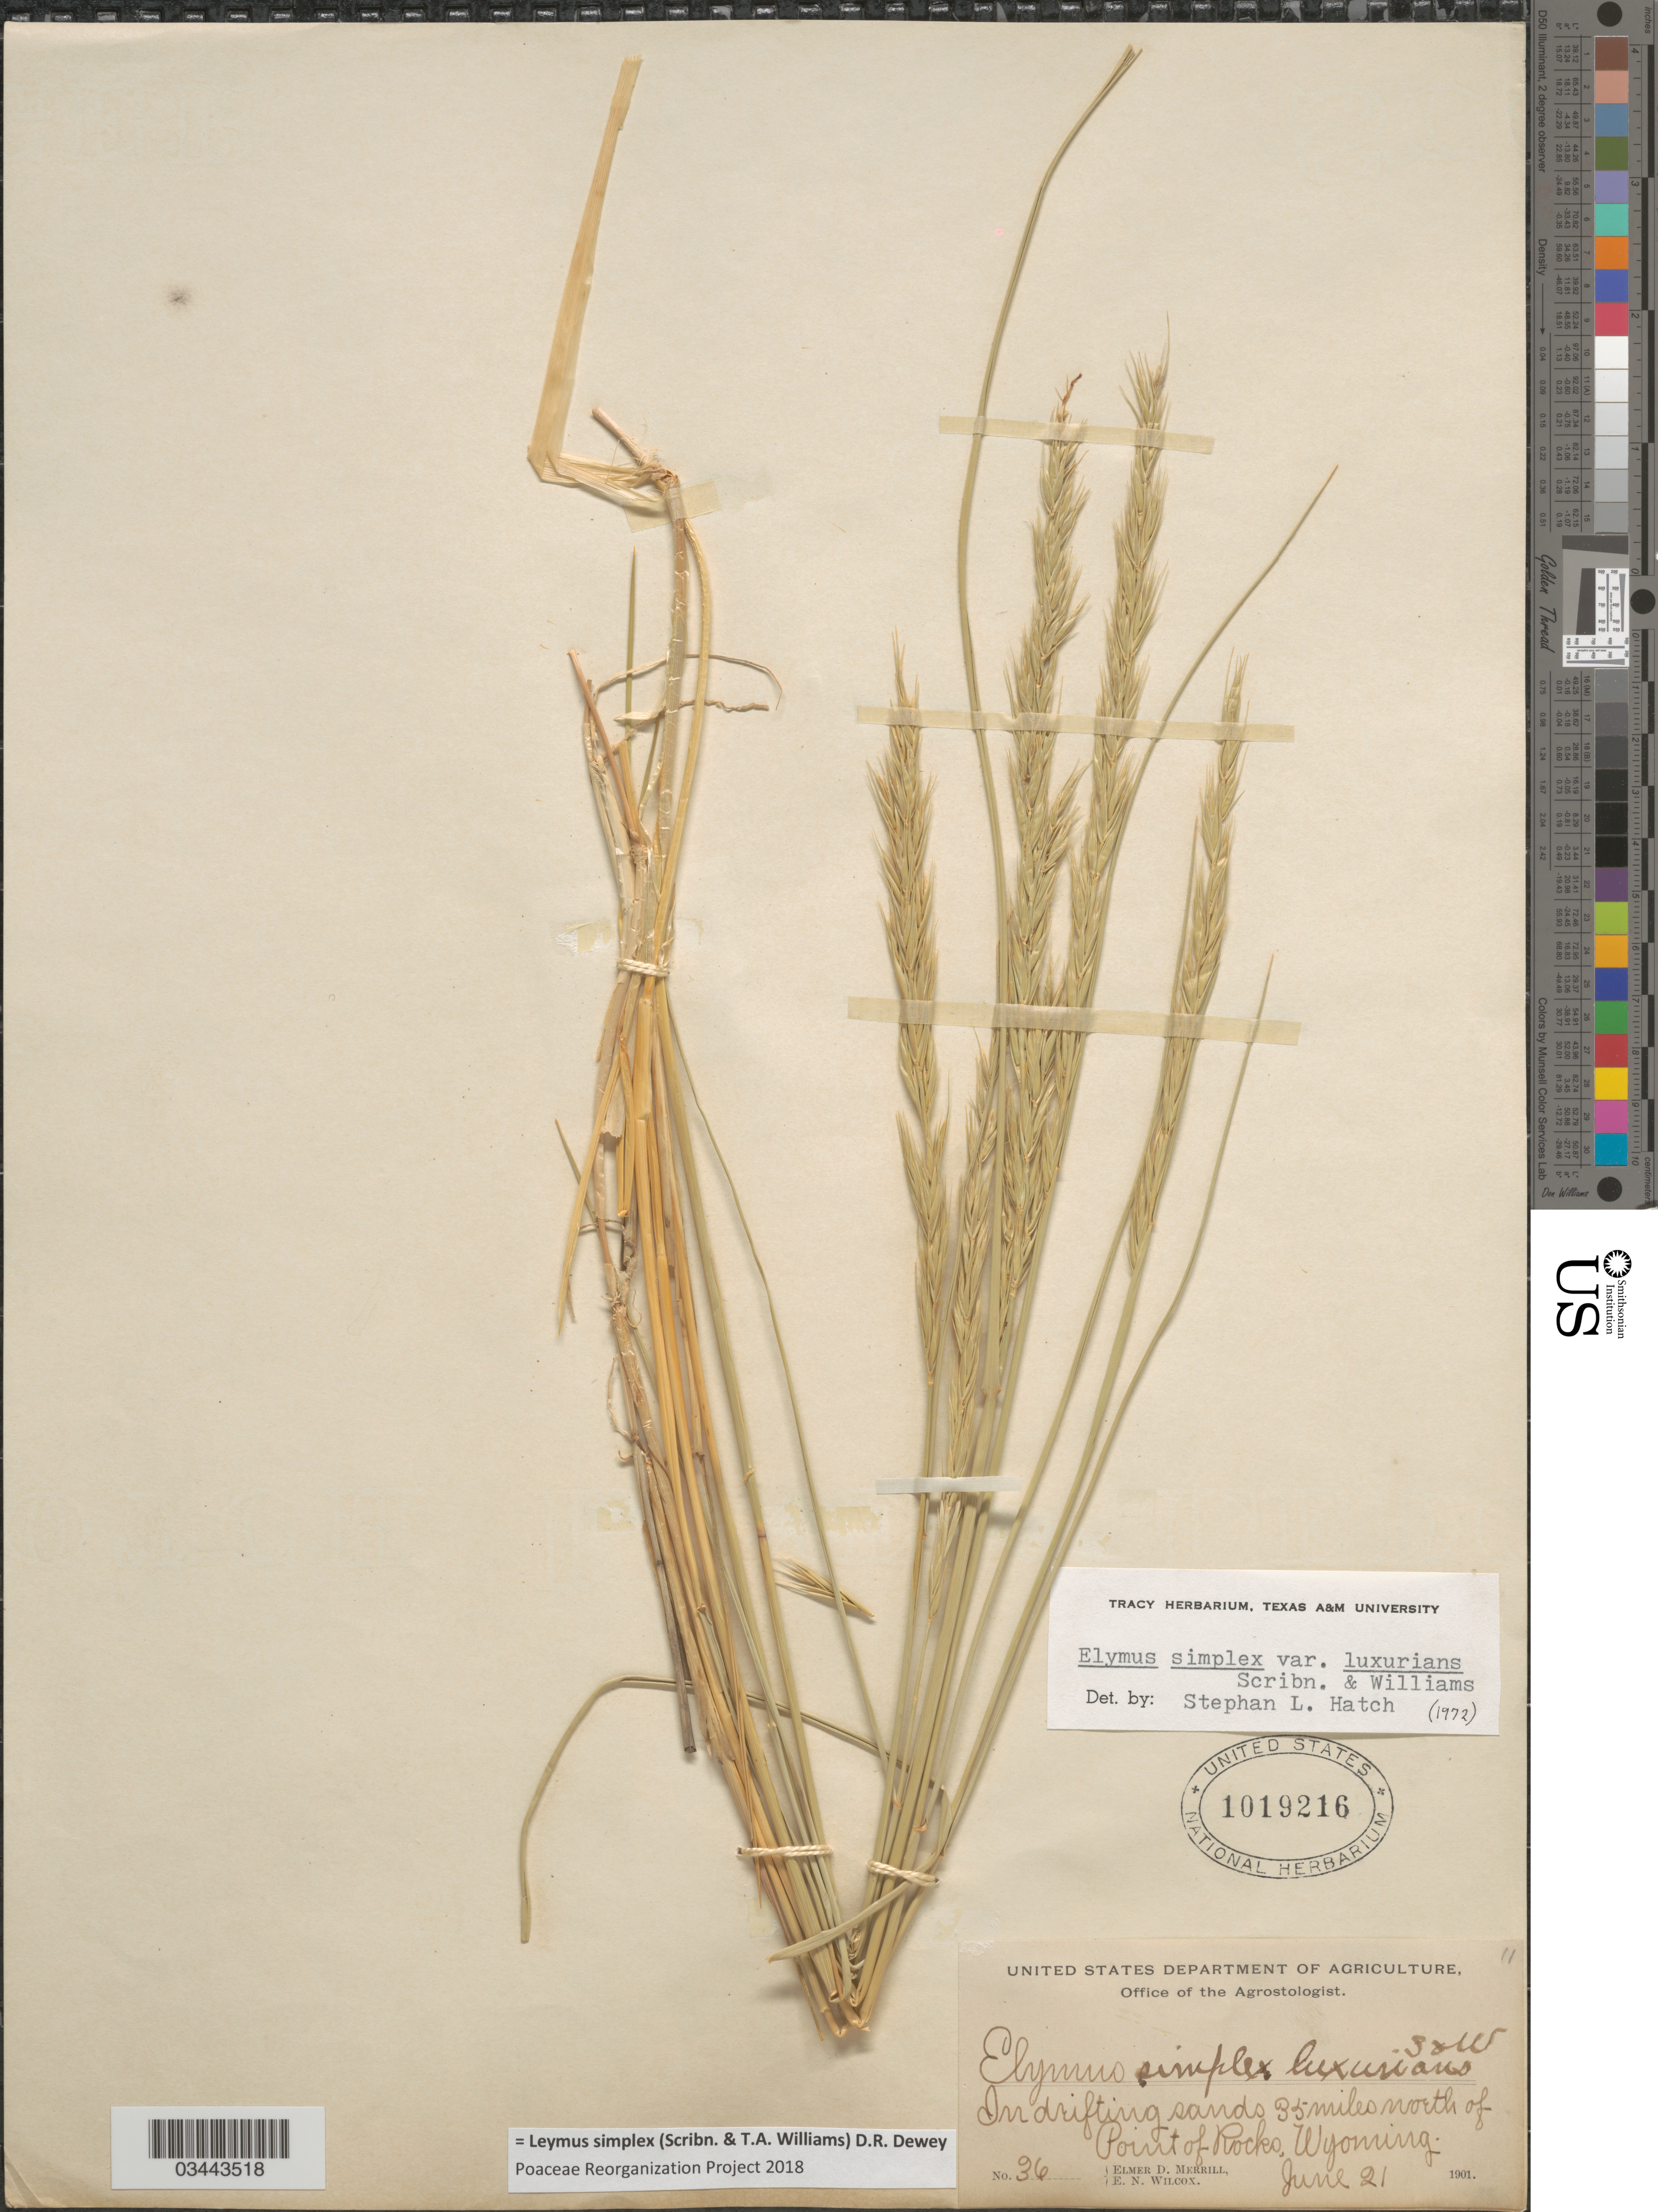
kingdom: Plantae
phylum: Tracheophyta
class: Liliopsida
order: Poales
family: Poaceae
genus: Leymus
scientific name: Leymus simplex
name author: (Scribn. & T.A. Williams) Dewey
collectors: E. D. Merrill & E. Wilcox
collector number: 36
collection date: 1901-06-21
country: United States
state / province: Wyoming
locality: In drifitng sands 35 miles north of Point of Rocks.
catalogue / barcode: US 1019216